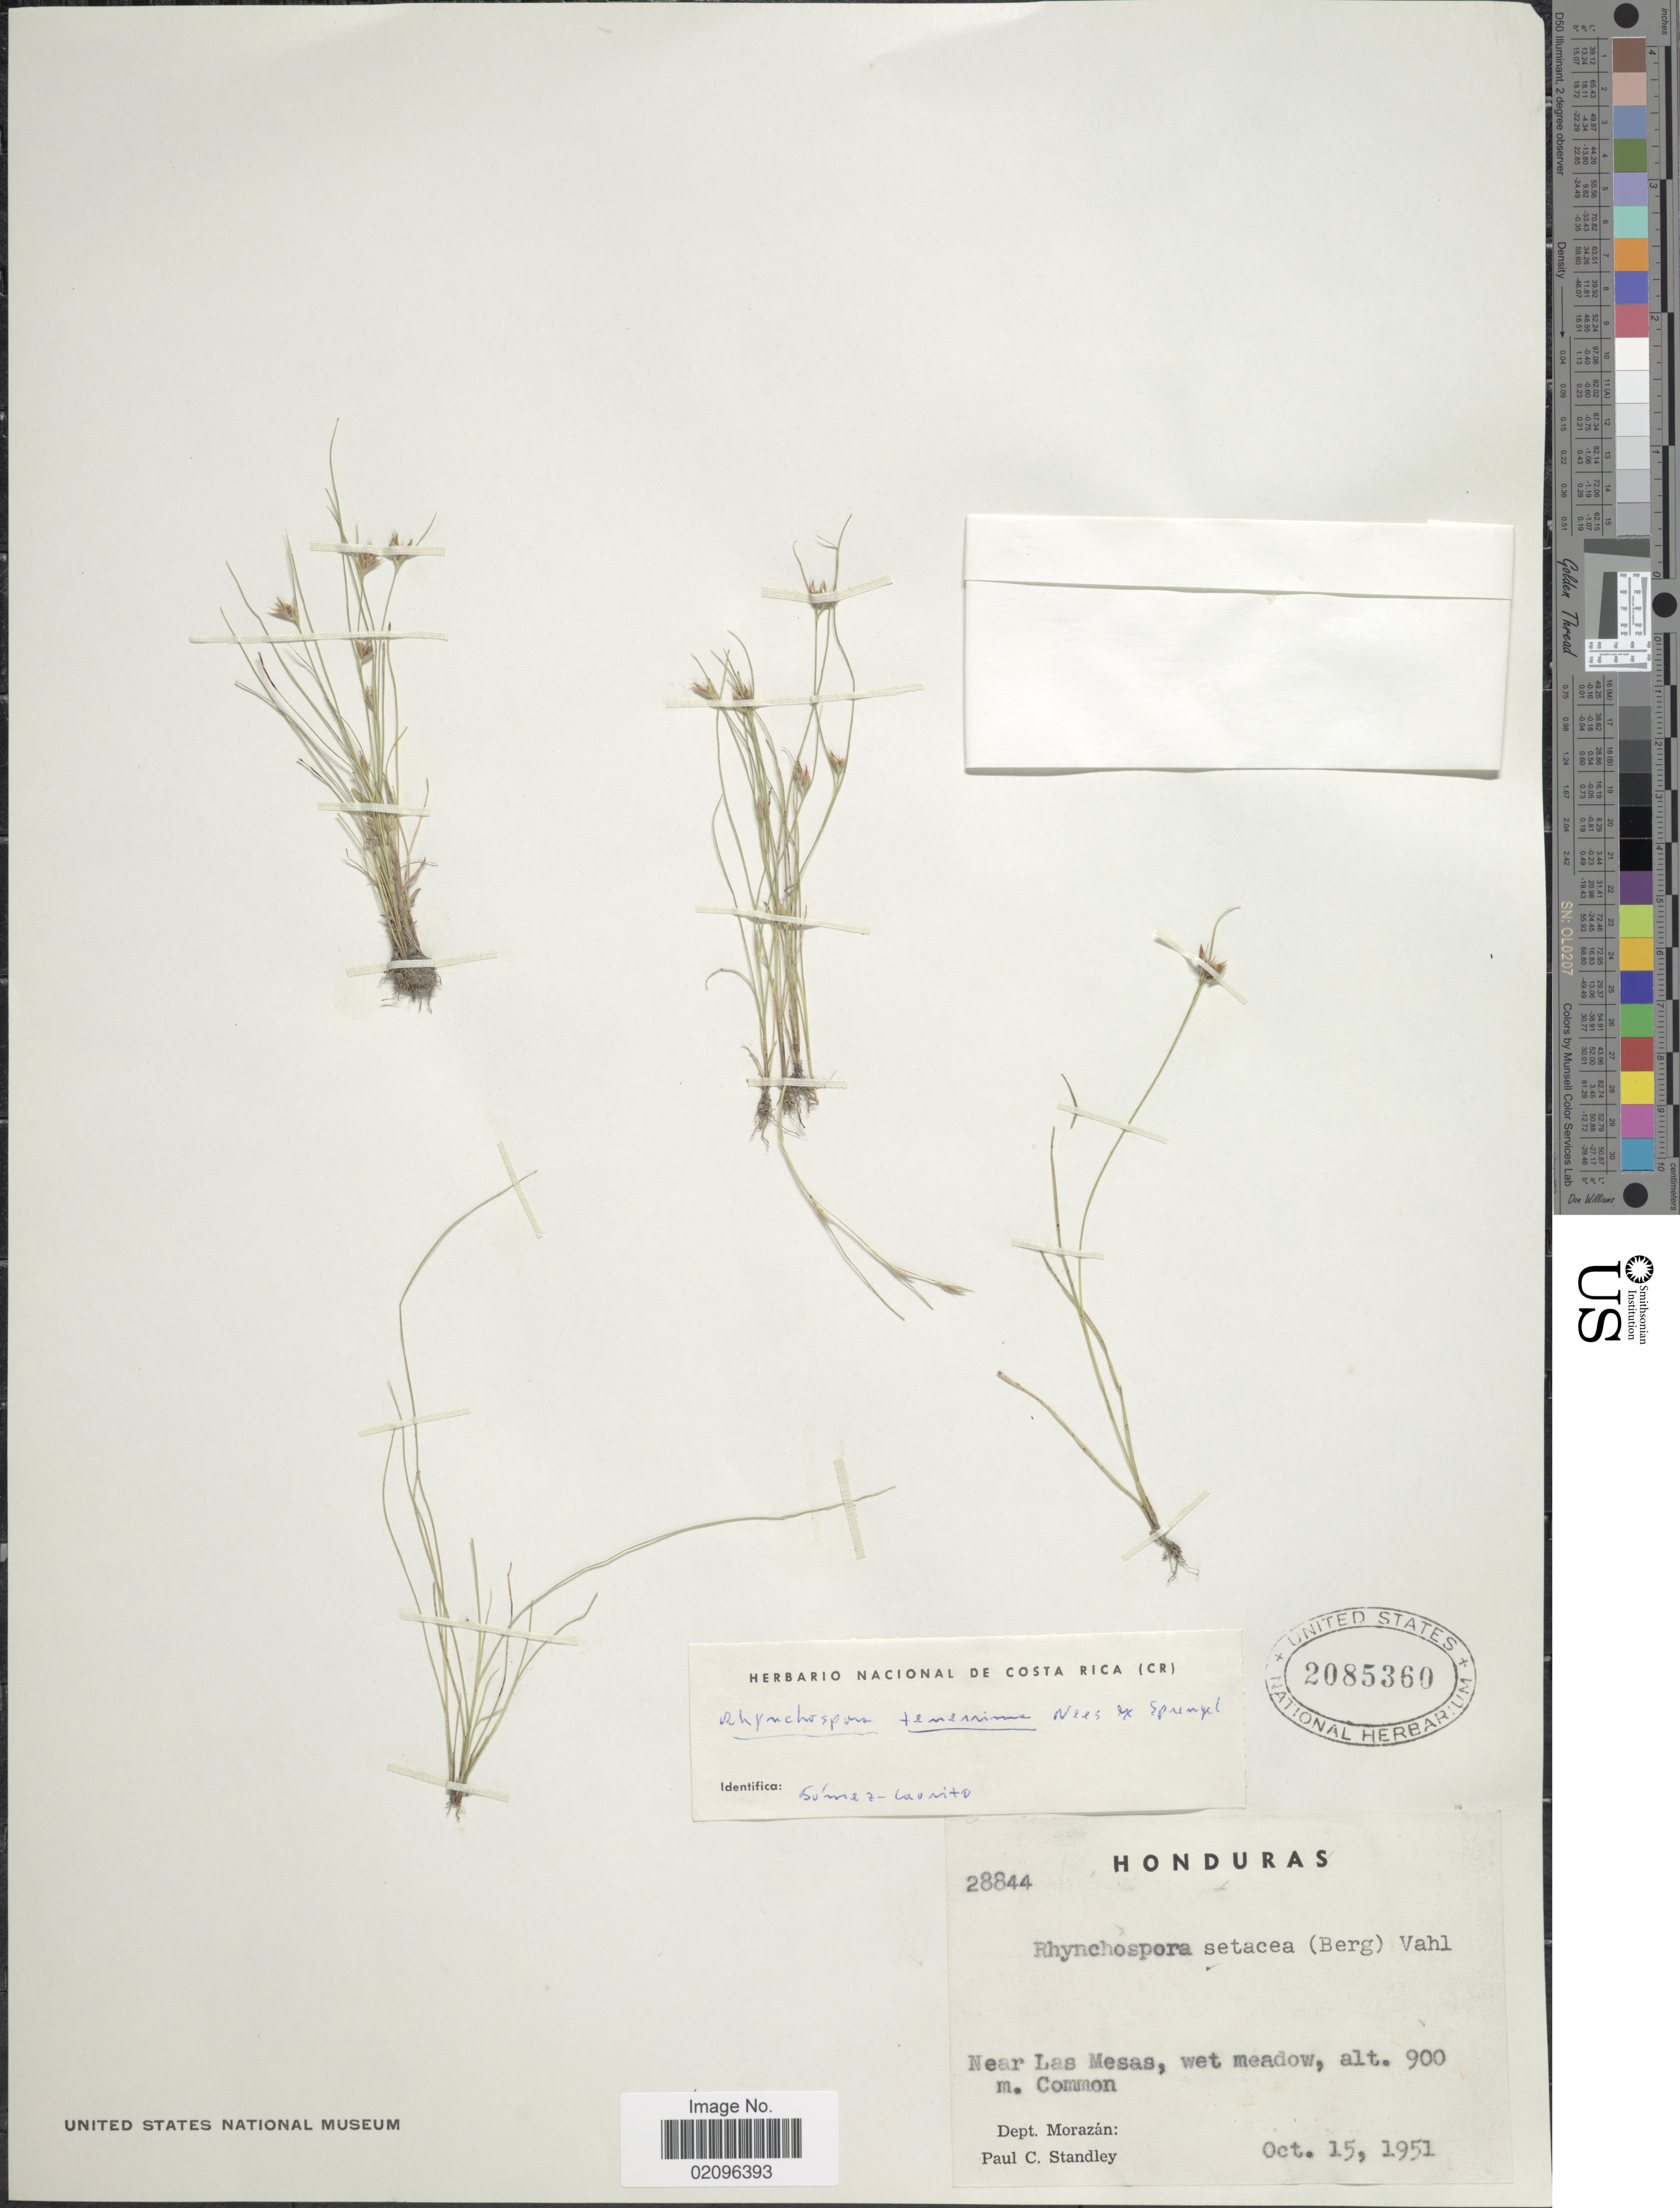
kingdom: Plantae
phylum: Tracheophyta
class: Liliopsida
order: Poales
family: Cyperaceae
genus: Rhynchospora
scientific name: Rhynchospora tenerrima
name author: Nees ex Spreng.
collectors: P. C. Standley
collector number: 28844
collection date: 1951-10-15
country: Honduras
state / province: Fco. Morazán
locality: Near Las Mesas, wet meadow. Dept. Morazan.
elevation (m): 900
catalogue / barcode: US 2085360